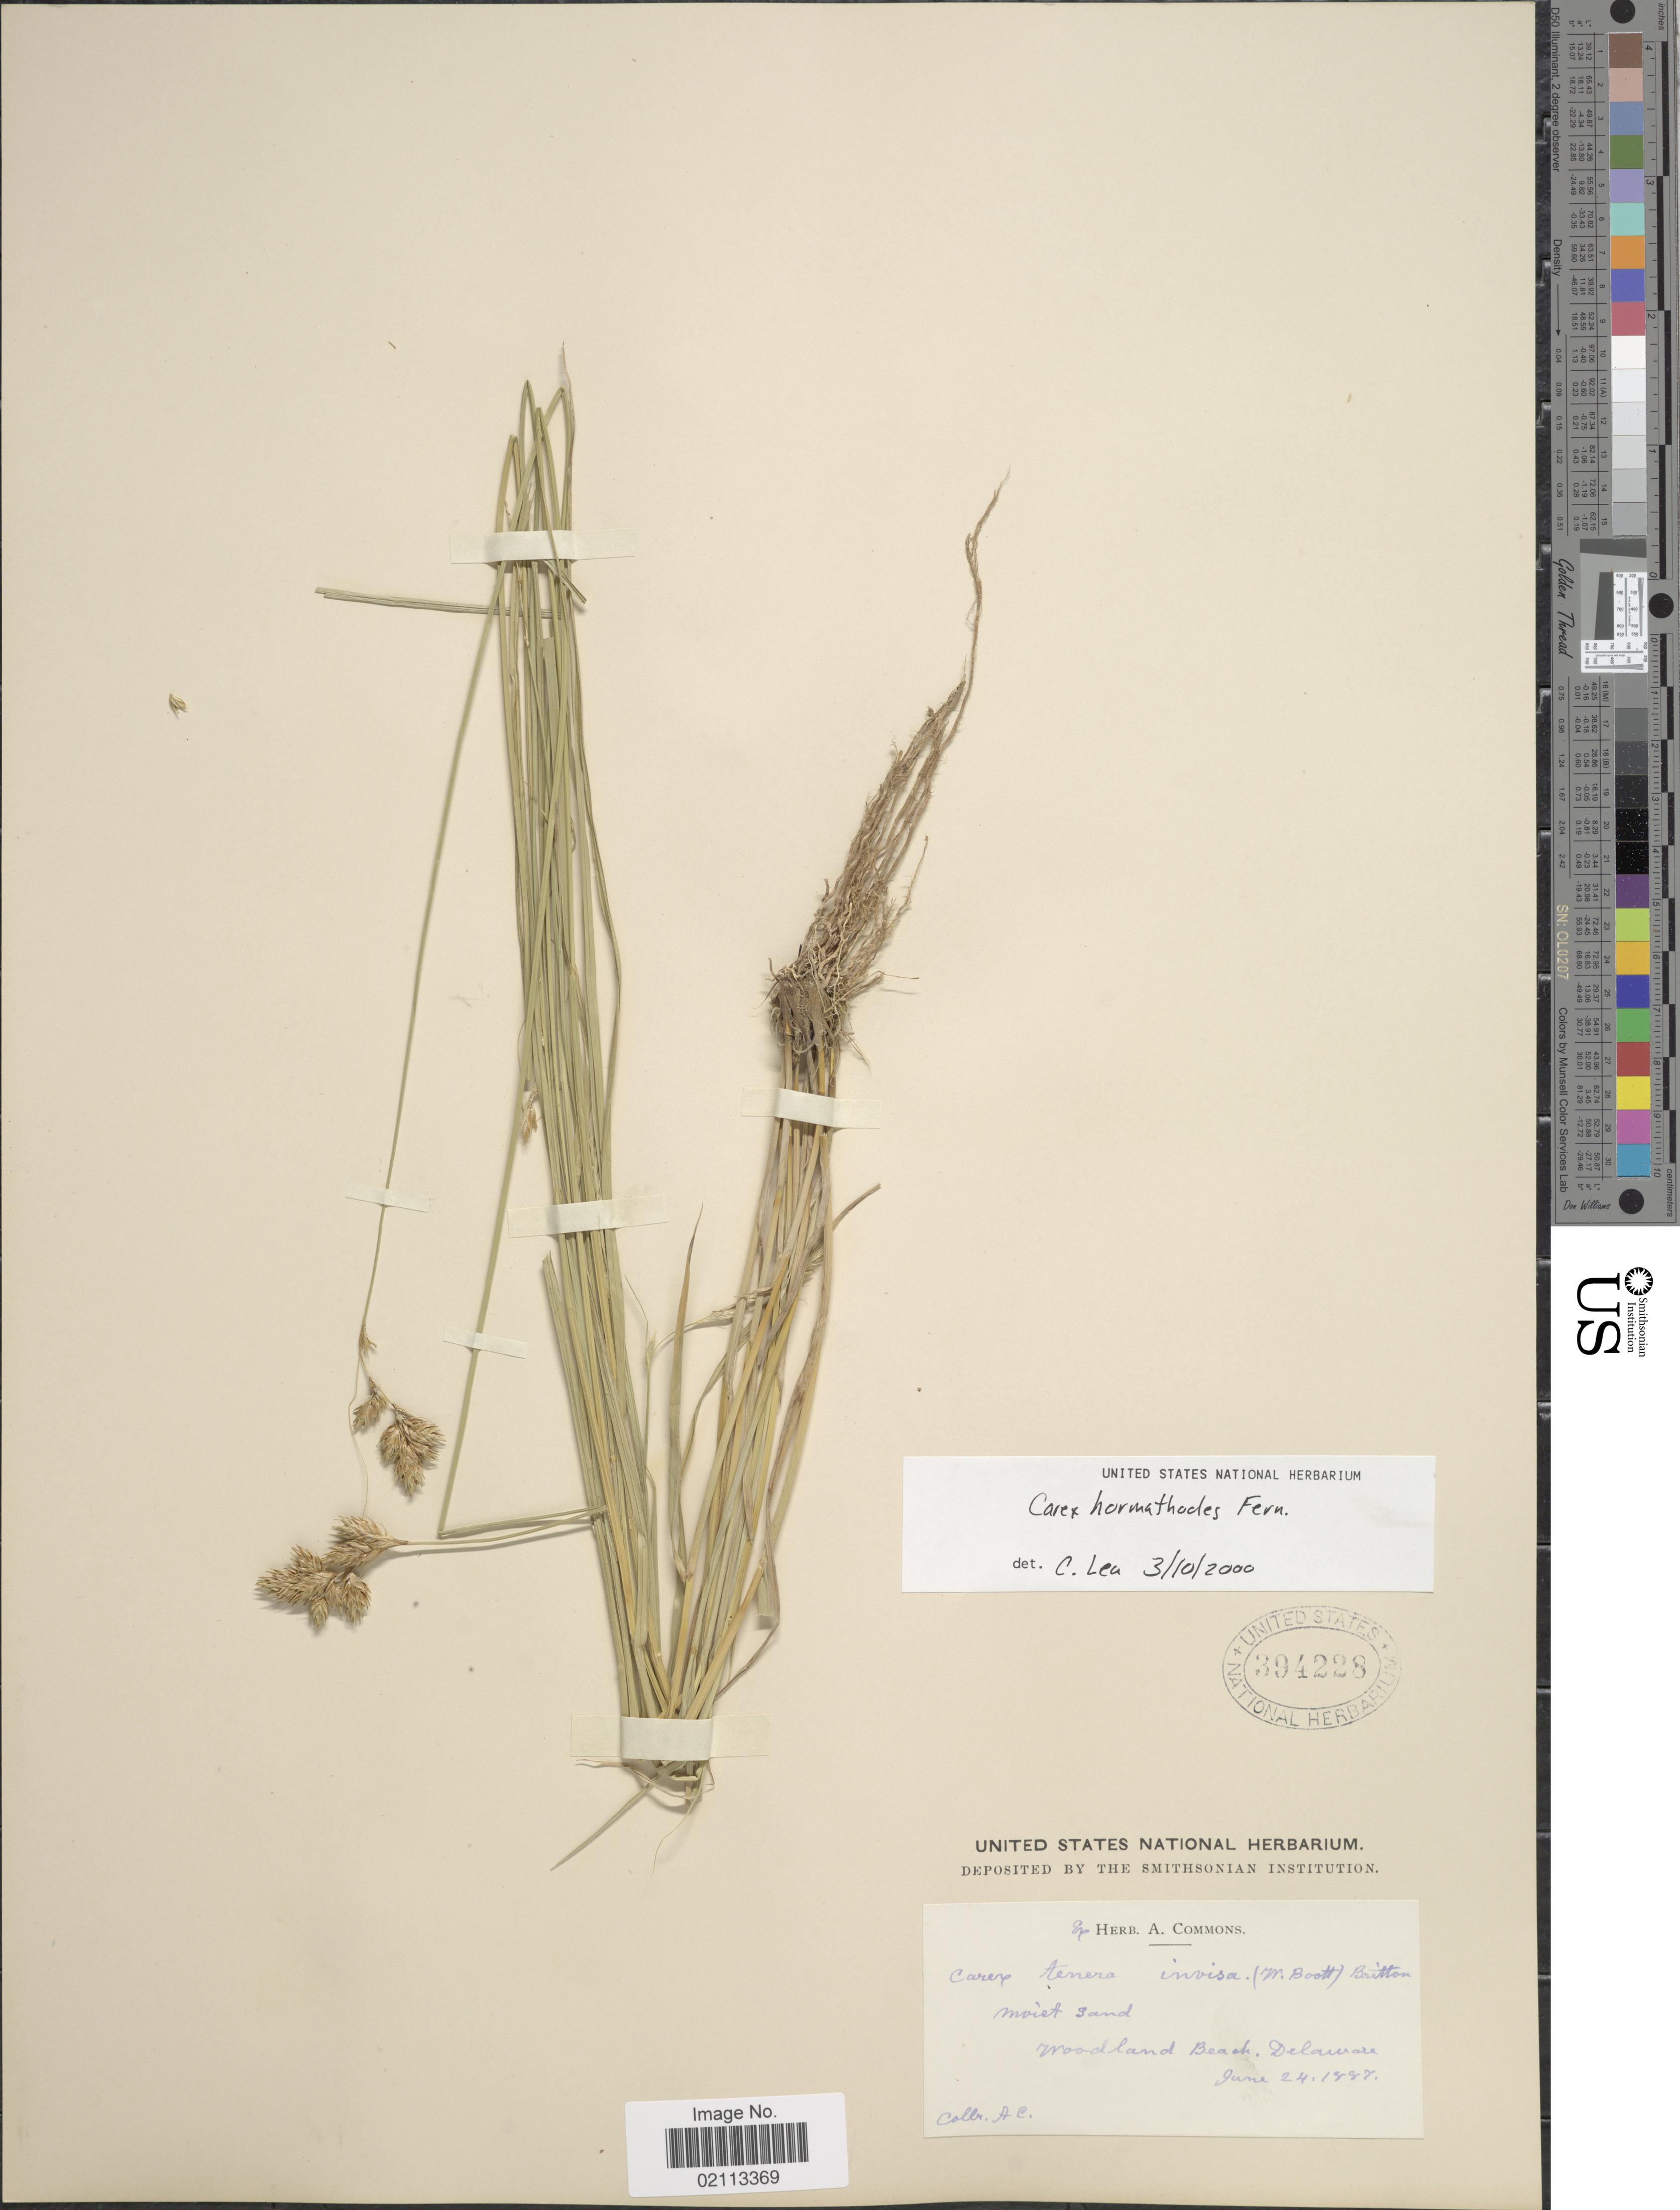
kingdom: Plantae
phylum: Tracheophyta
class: Liliopsida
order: Poales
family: Cyperaceae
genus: Carex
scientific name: Carex hormathodes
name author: Fernald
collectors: A. Commons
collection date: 1887-06-24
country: United States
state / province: Delaware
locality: Moist sand, Woodland Beach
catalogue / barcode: US 394228